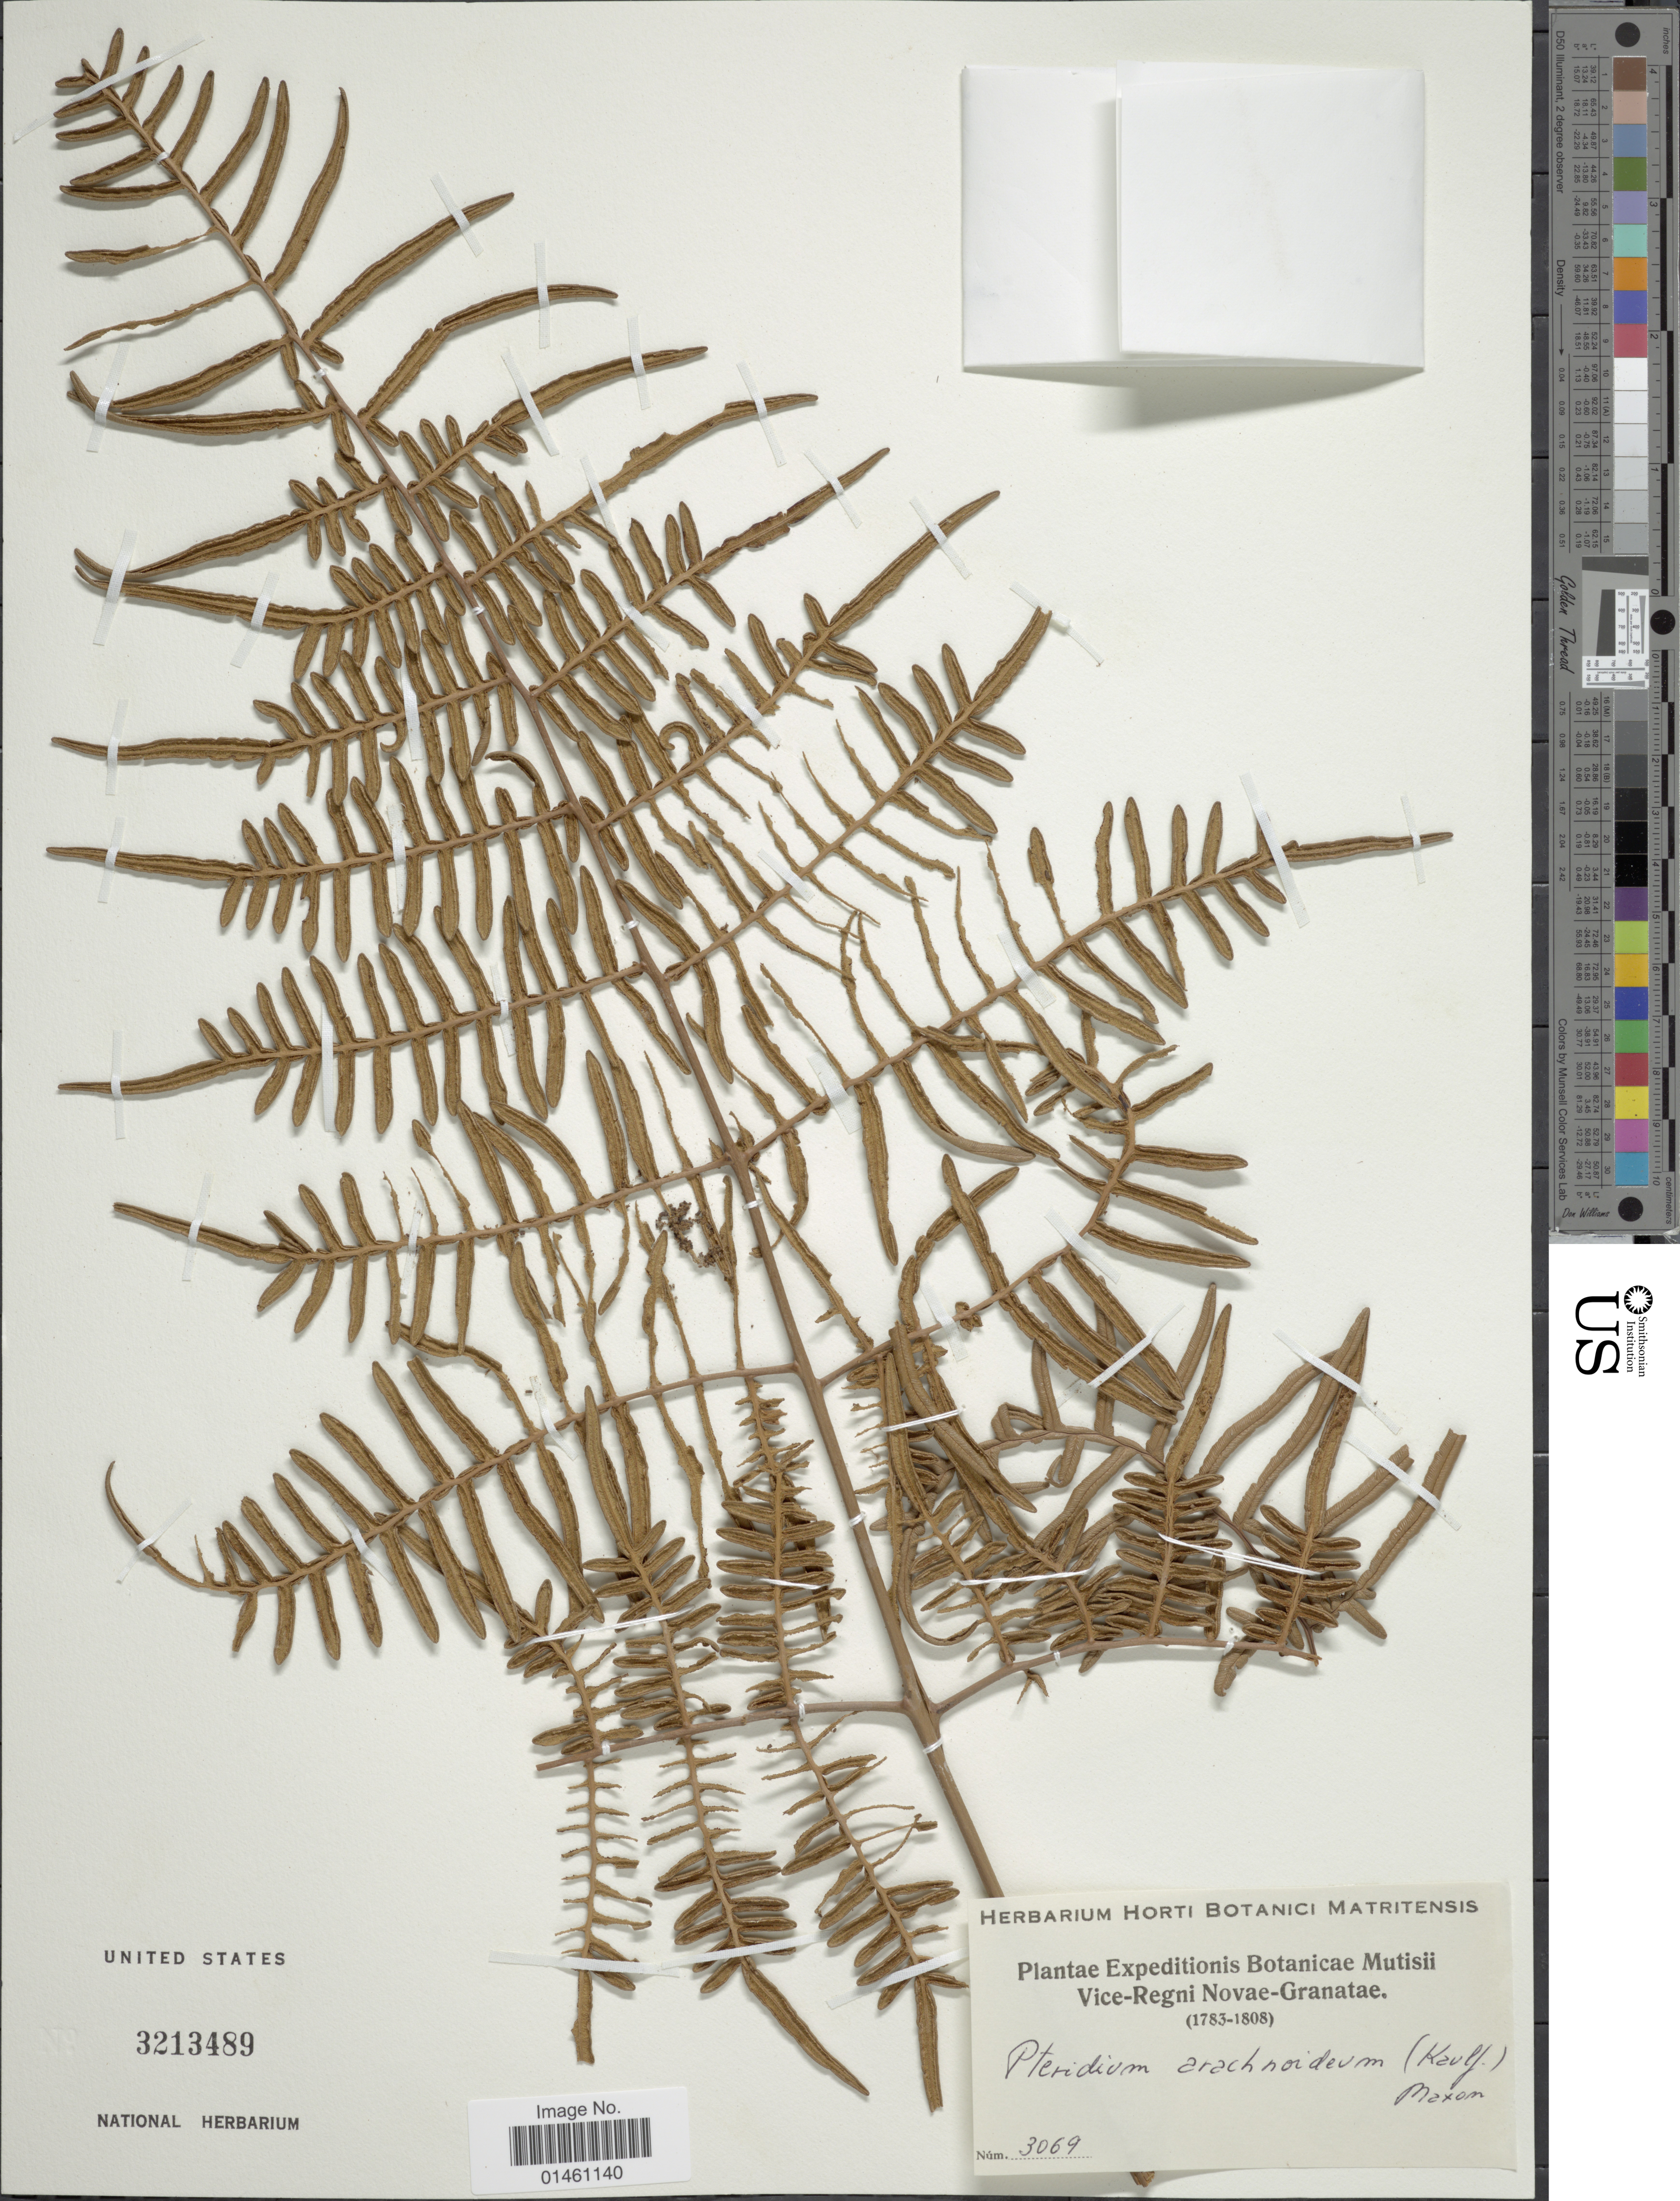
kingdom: Plantae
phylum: Tracheophyta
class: Polypodiopsida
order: Polypodiales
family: Dennstaedtiaceae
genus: Pteridium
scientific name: Pteridium aquilinum var. arachnoideum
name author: (Kaulf.) Herter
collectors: Herbarium Horti Botanici Matritensis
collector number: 3069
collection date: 1783/1808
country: Colombia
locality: Vice-Regni Novae-Granatae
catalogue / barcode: US 3213489